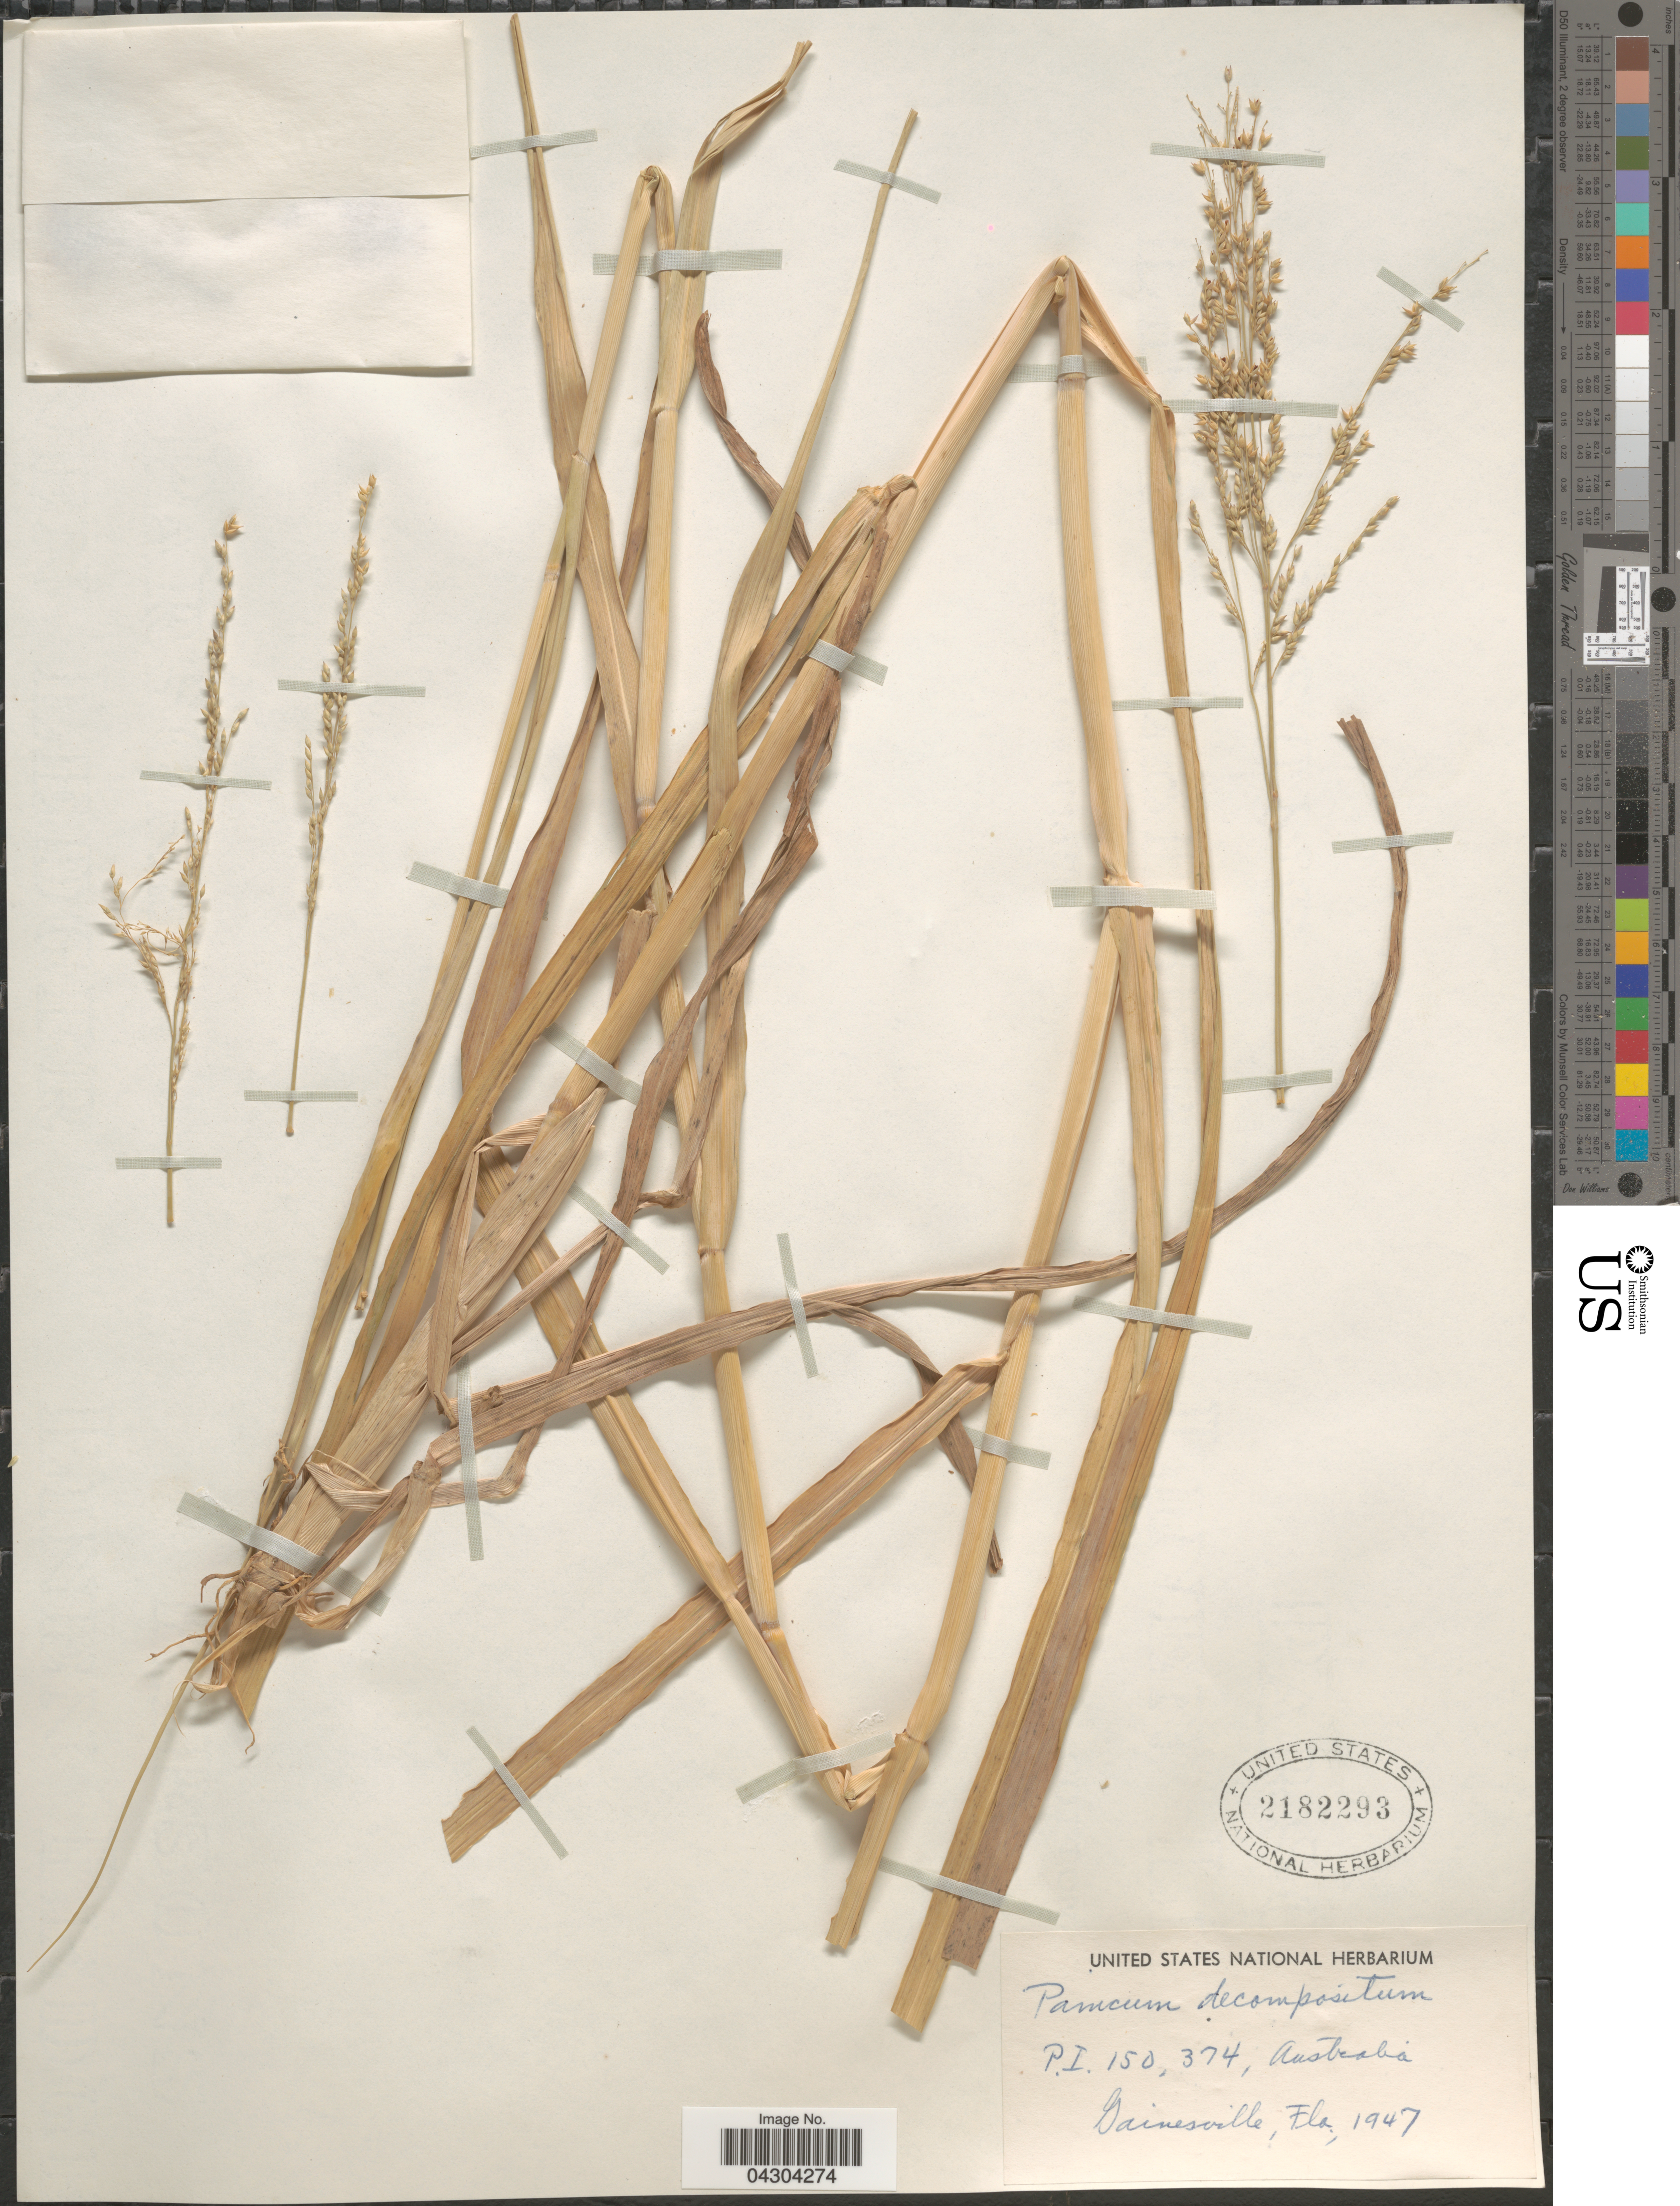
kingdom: Plantae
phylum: Tracheophyta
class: Liliopsida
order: Poales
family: Poaceae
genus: Panicum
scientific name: Panicum decompositum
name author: R. Br.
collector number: PI150374?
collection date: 1947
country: United States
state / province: Florida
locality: Gainesville.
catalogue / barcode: US 2182293